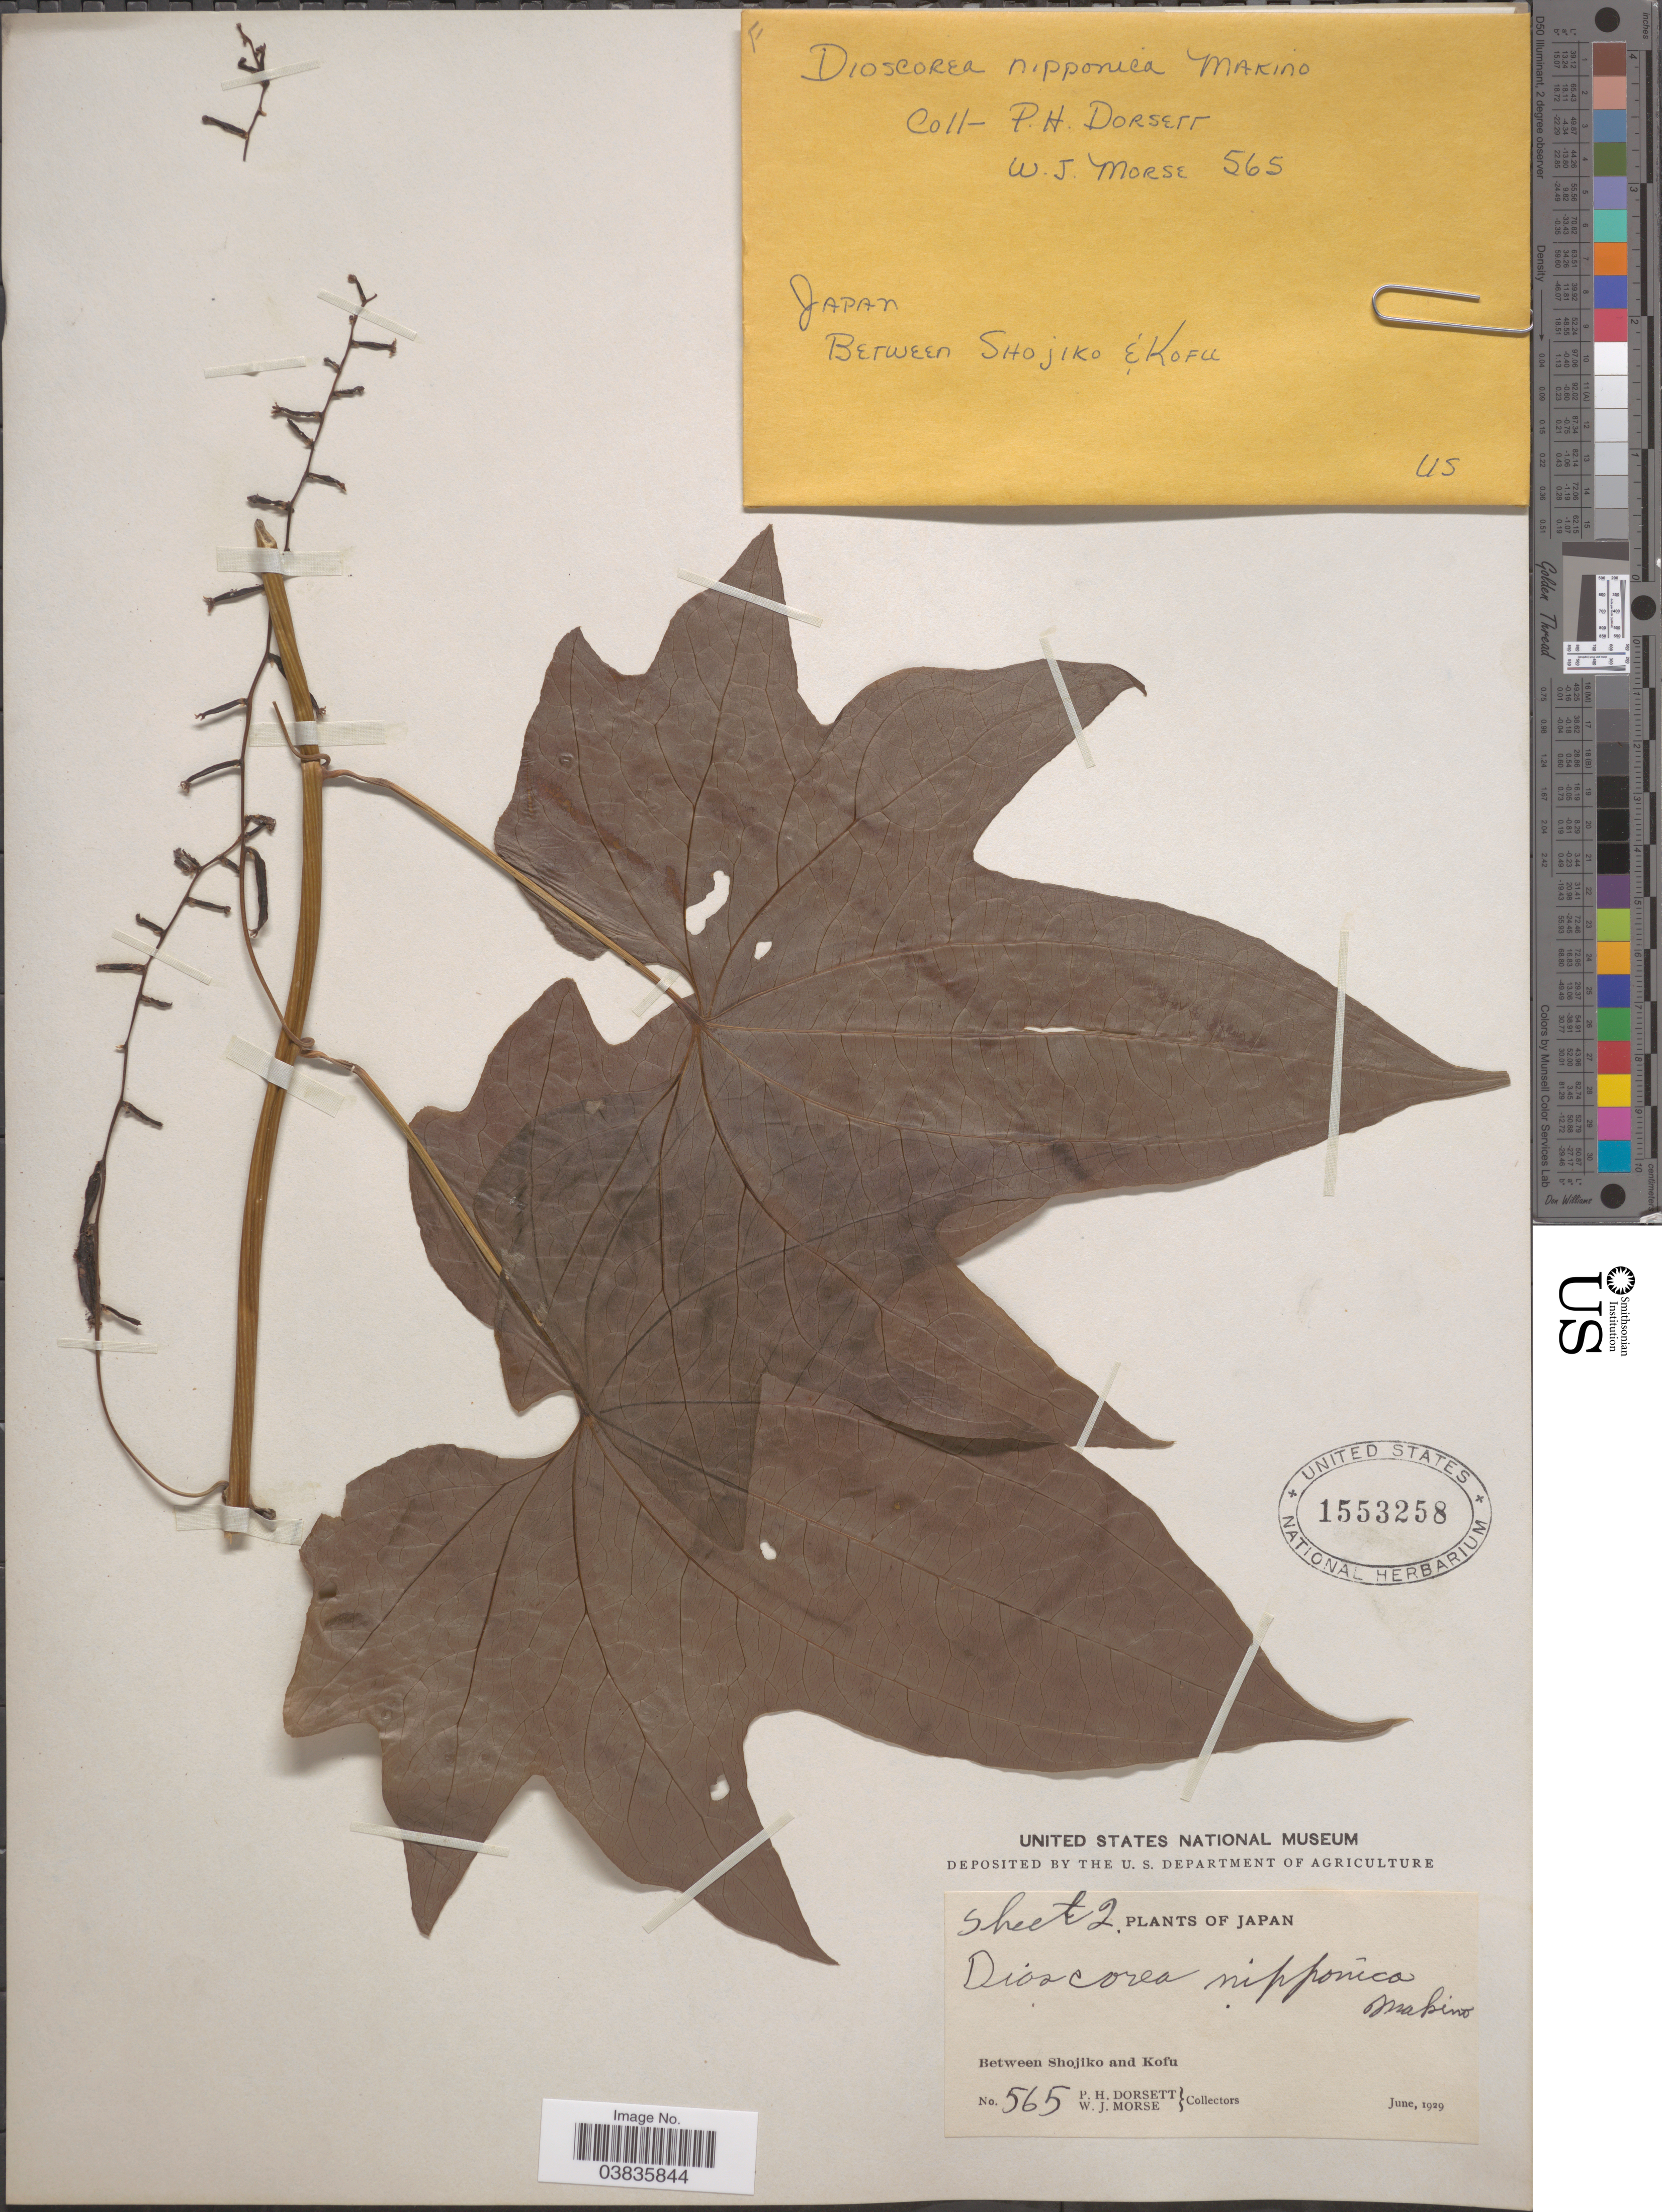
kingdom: Plantae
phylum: Tracheophyta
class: Liliopsida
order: Dioscoreales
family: Dioscoreaceae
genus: Dioscorea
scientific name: Dioscorea nipponica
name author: Makino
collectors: P. H. Dorsett & W. J. Morse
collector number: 565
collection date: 1929-06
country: Japan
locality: Between Shojiko and Kofu.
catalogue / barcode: US 1553258